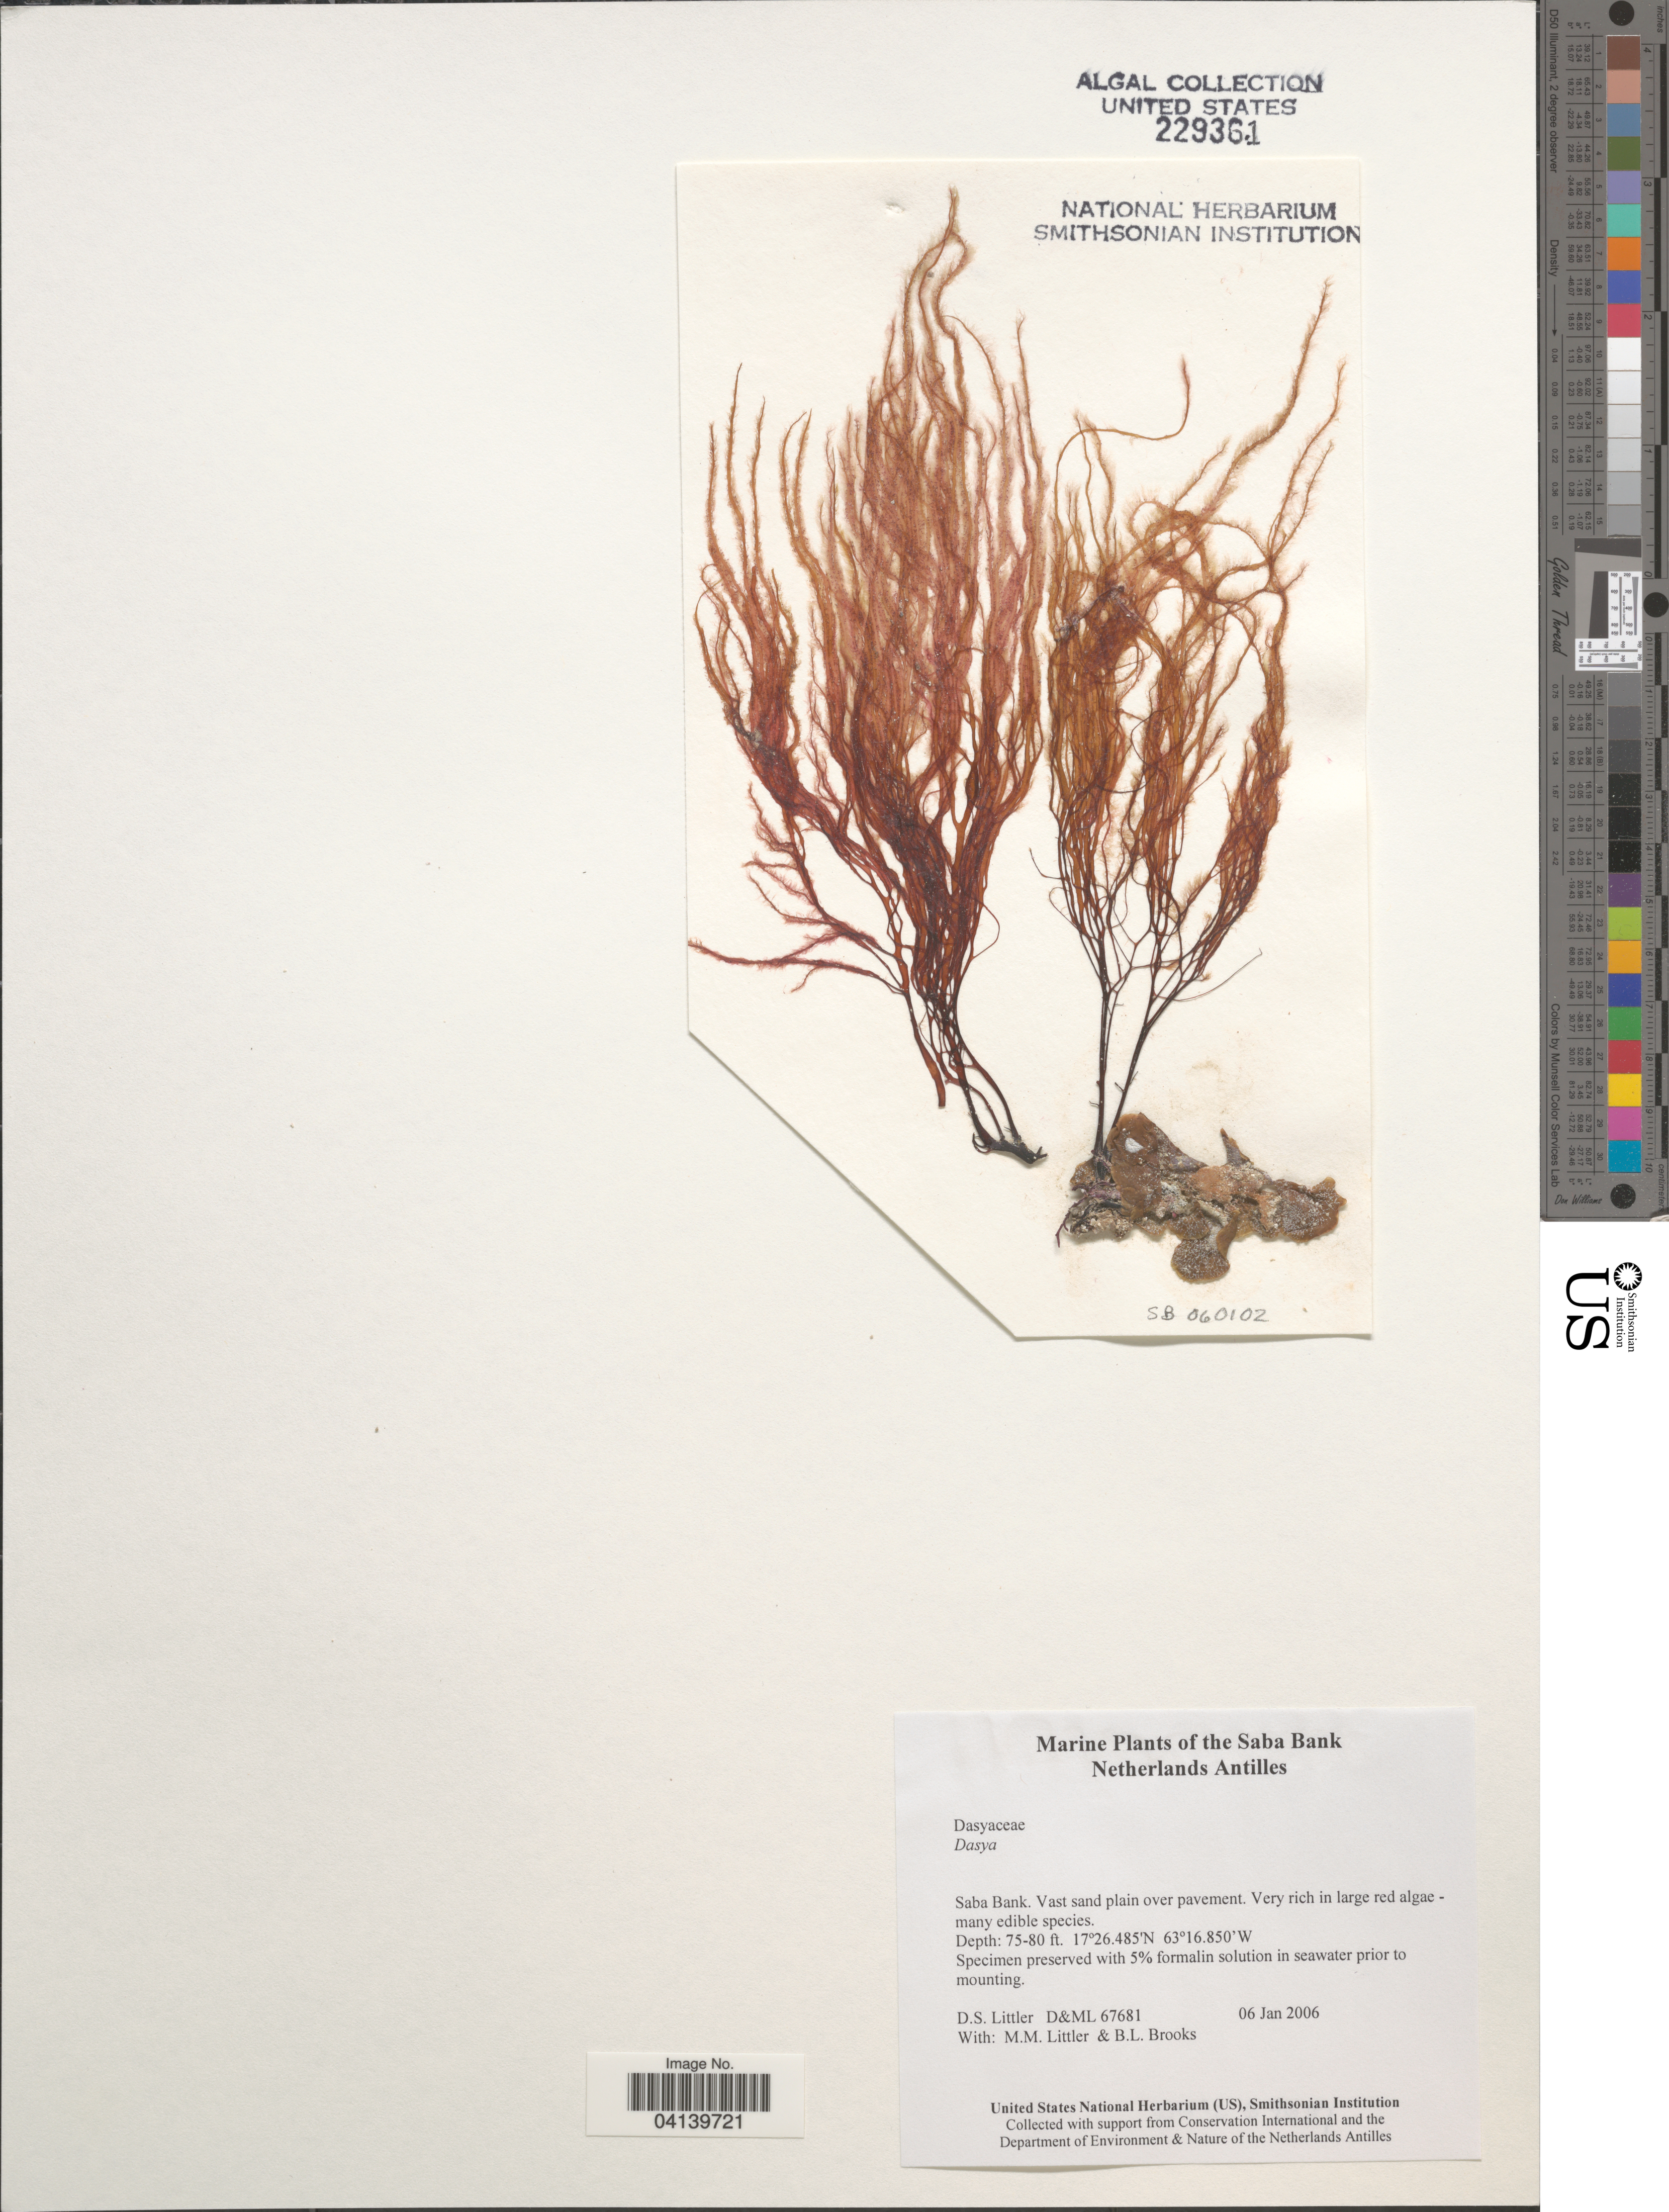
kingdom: Plantae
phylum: Rhodophyta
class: Florideophyceae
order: Ceramiales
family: Dasyaceae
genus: Dasya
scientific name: Dasya sp.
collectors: D. S. Littler & B. Brooks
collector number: D&ML 67681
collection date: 2006-01-06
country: Netherlands Antilles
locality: The Saba Bank.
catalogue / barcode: US 229361